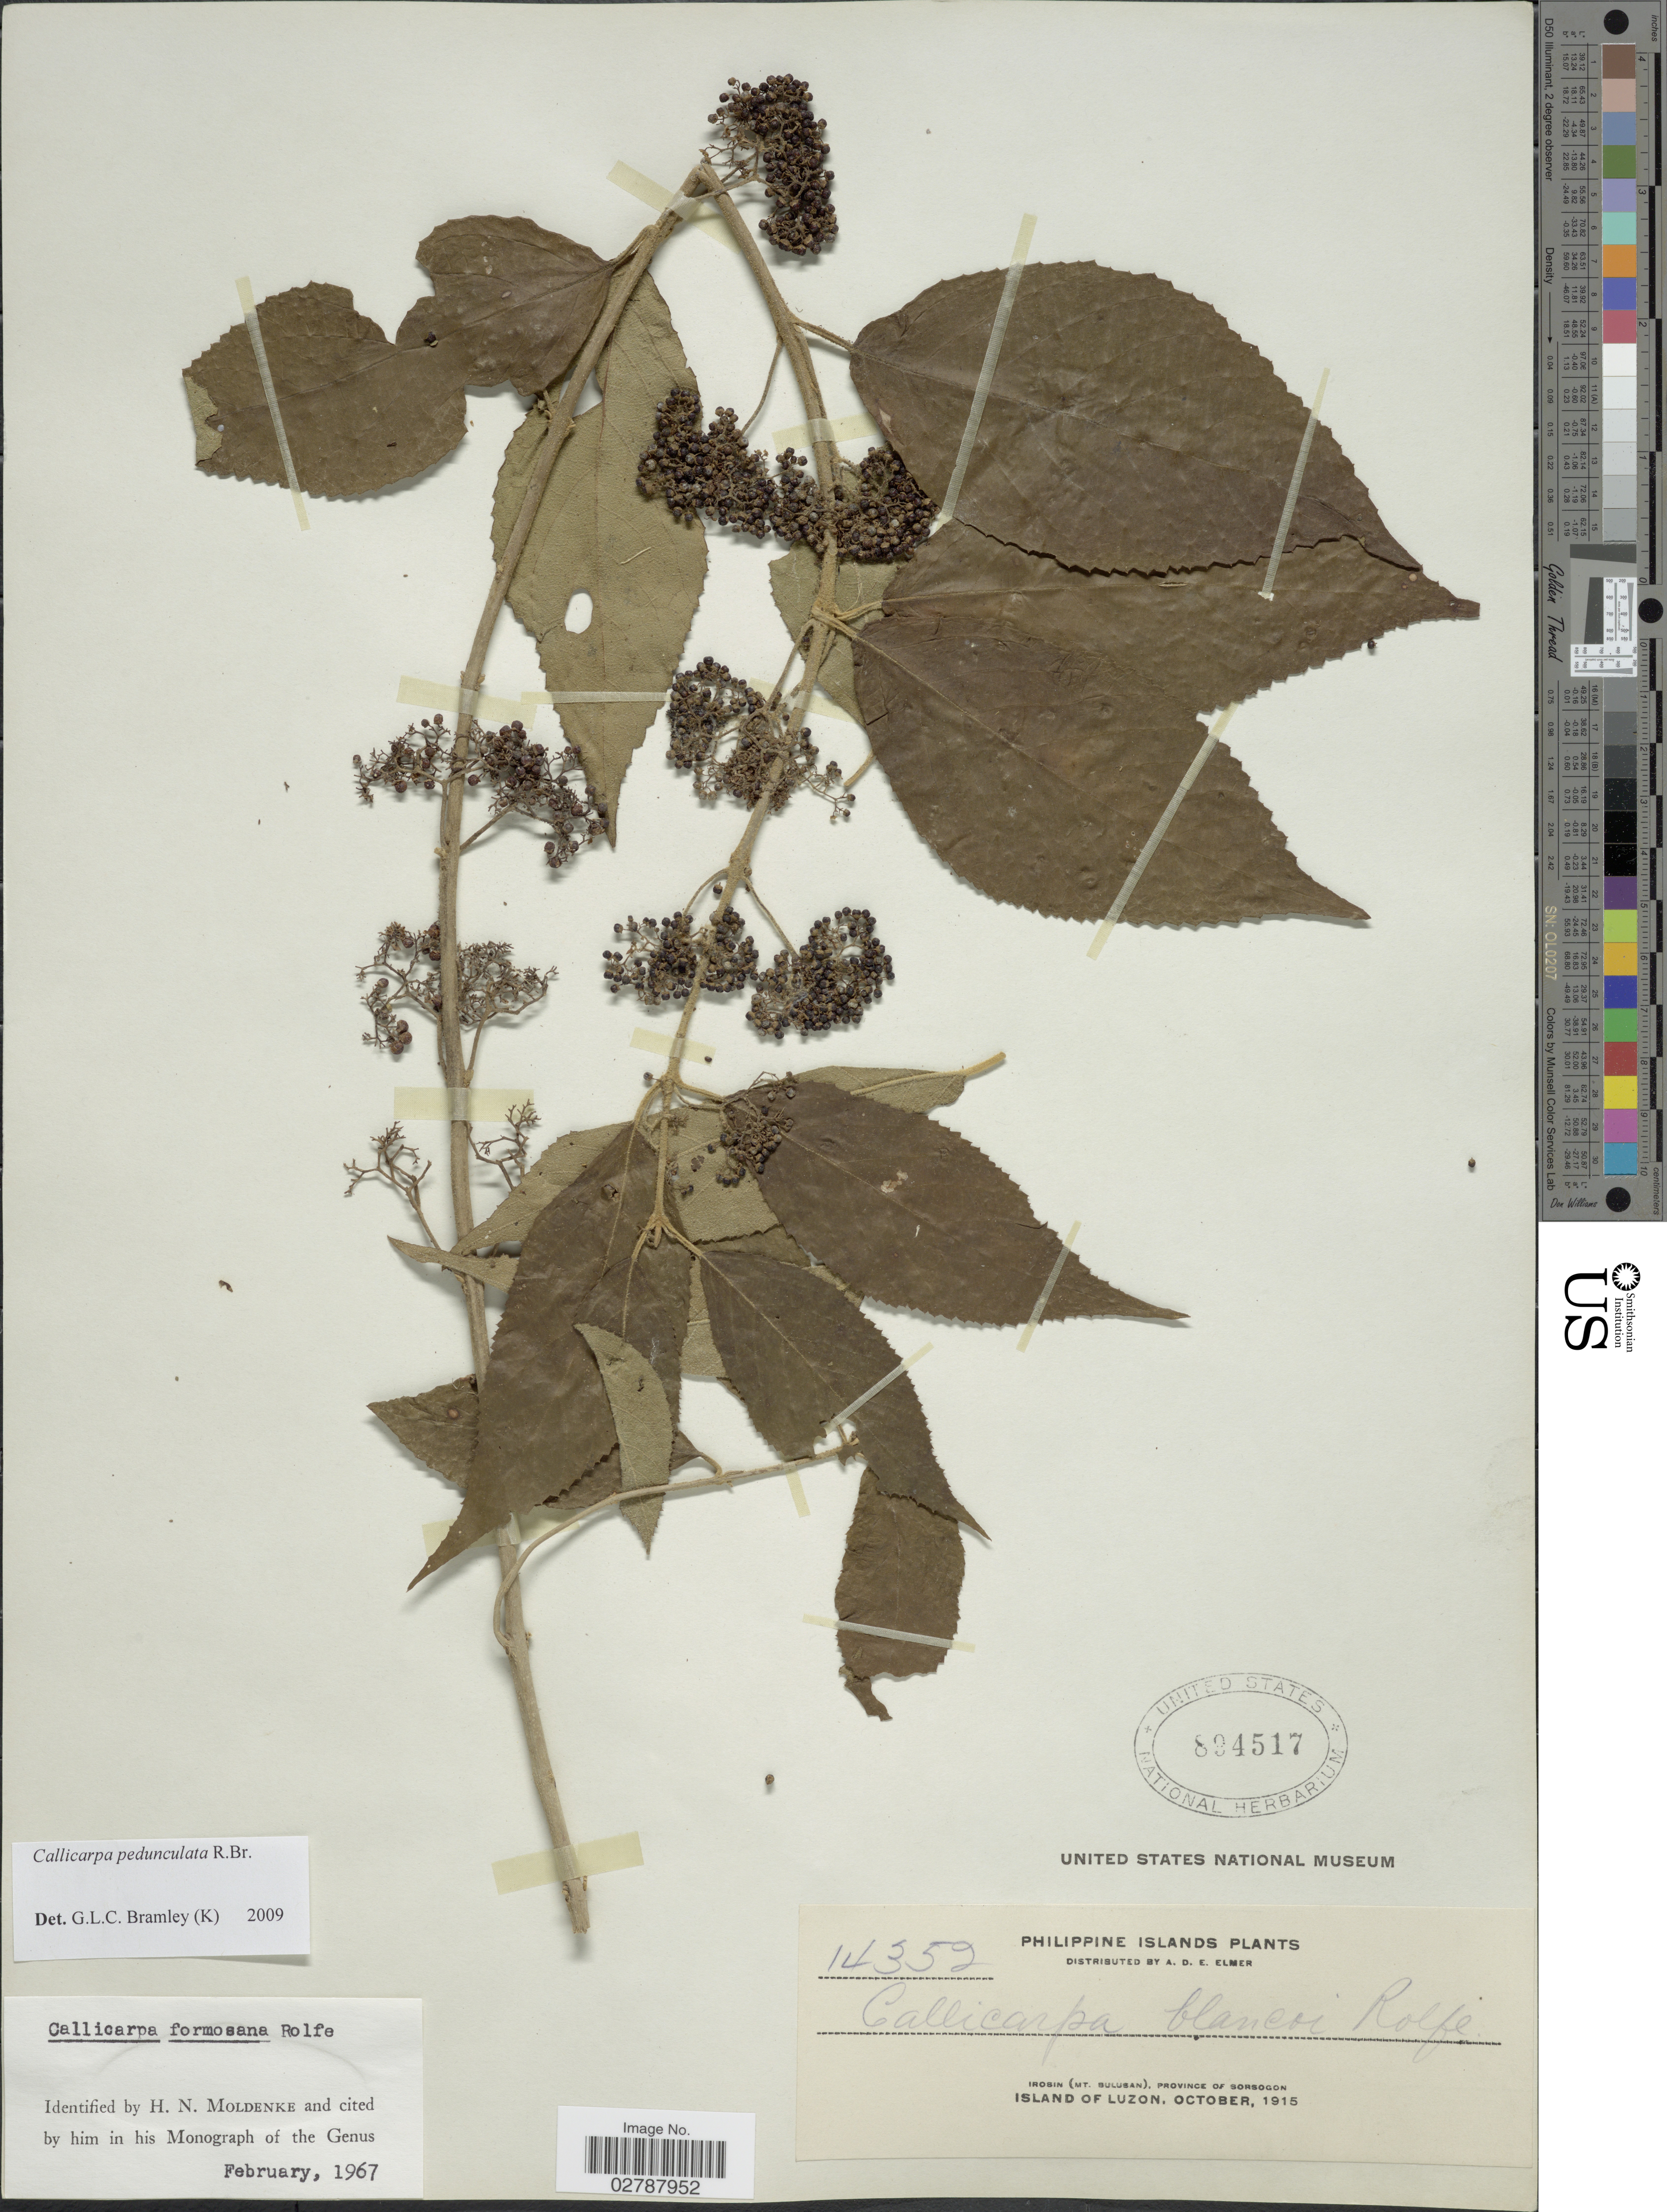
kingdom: Plantae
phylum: Tracheophyta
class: Magnoliopsida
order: Lamiales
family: Lamiaceae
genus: Callicarpa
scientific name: Callicarpa pedunculata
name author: R. Br.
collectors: A. D. E. Elmer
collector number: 14352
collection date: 1915-10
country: Philippines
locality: Philippine Islands. Irosin (Mt. Bulusan), Province of Sorsogon. Island of Luzon.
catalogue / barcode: US 894517